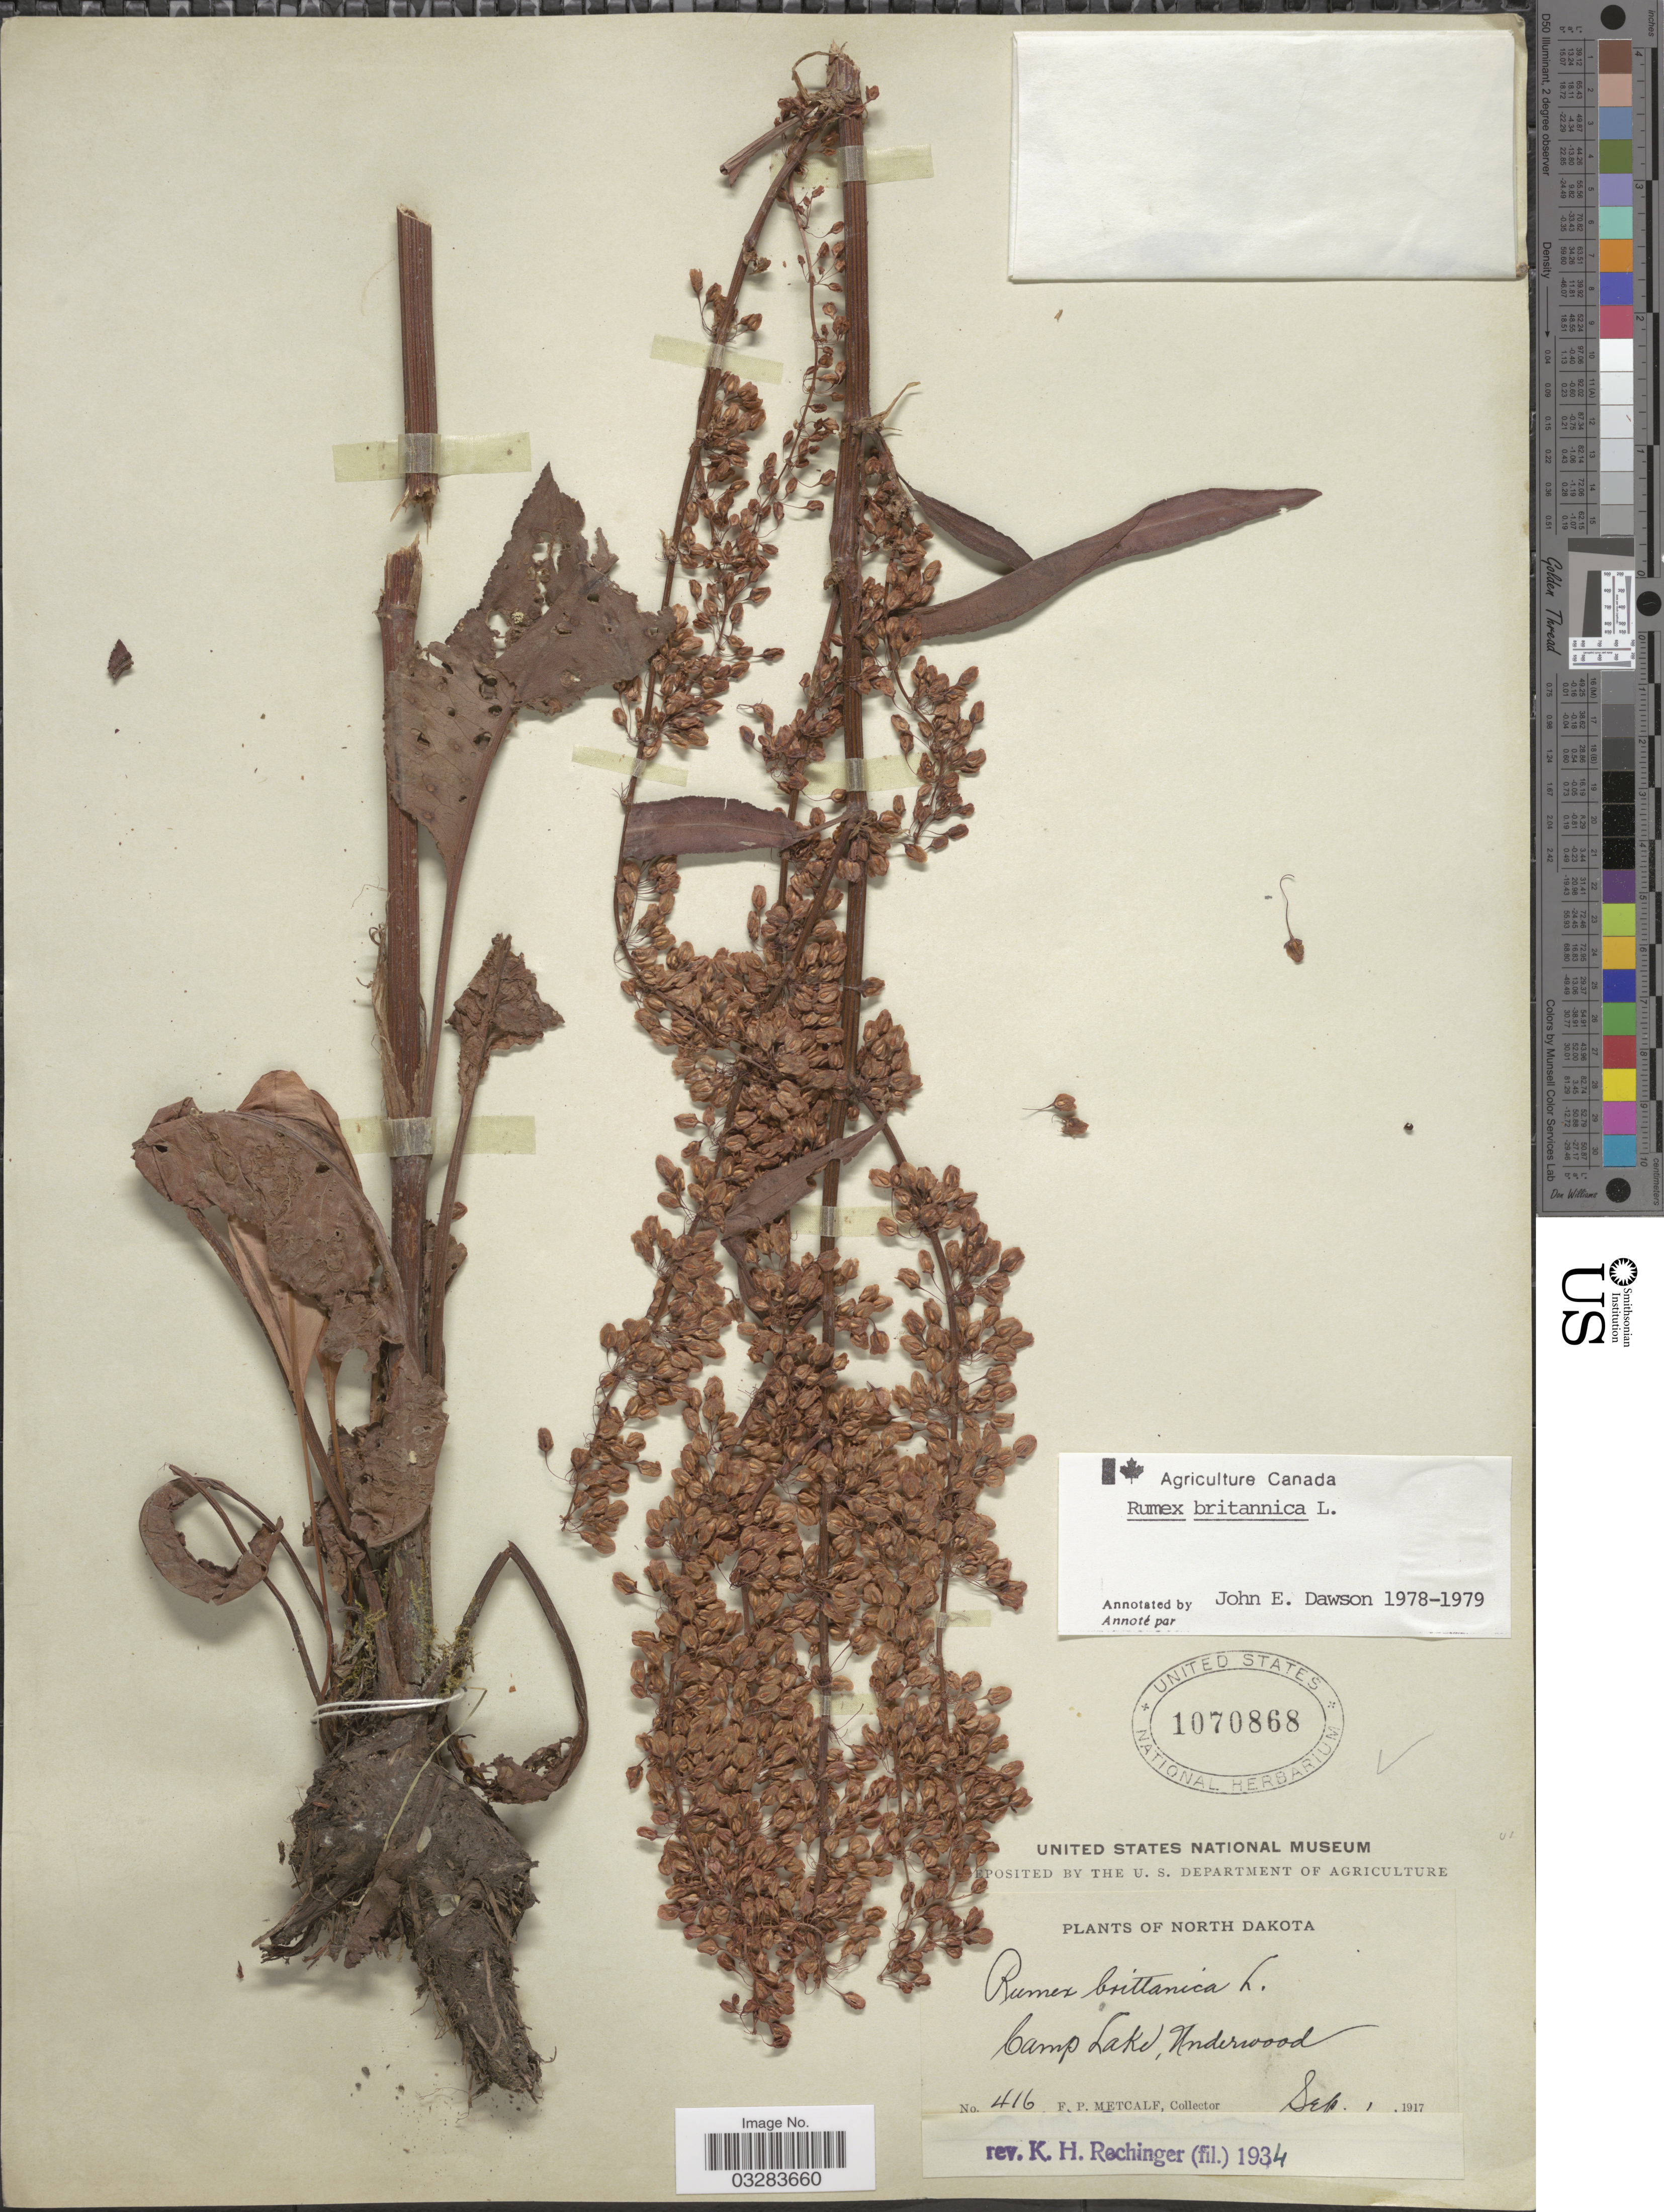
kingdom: Plantae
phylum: Tracheophyta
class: Magnoliopsida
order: Caryophyllales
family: Polygonaceae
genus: Rumex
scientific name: Rumex britannica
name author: L.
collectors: F. Metcalf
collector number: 416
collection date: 1917-09-01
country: United States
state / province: North Dakota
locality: Camp Lake, Underwood.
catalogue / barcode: US 1070868